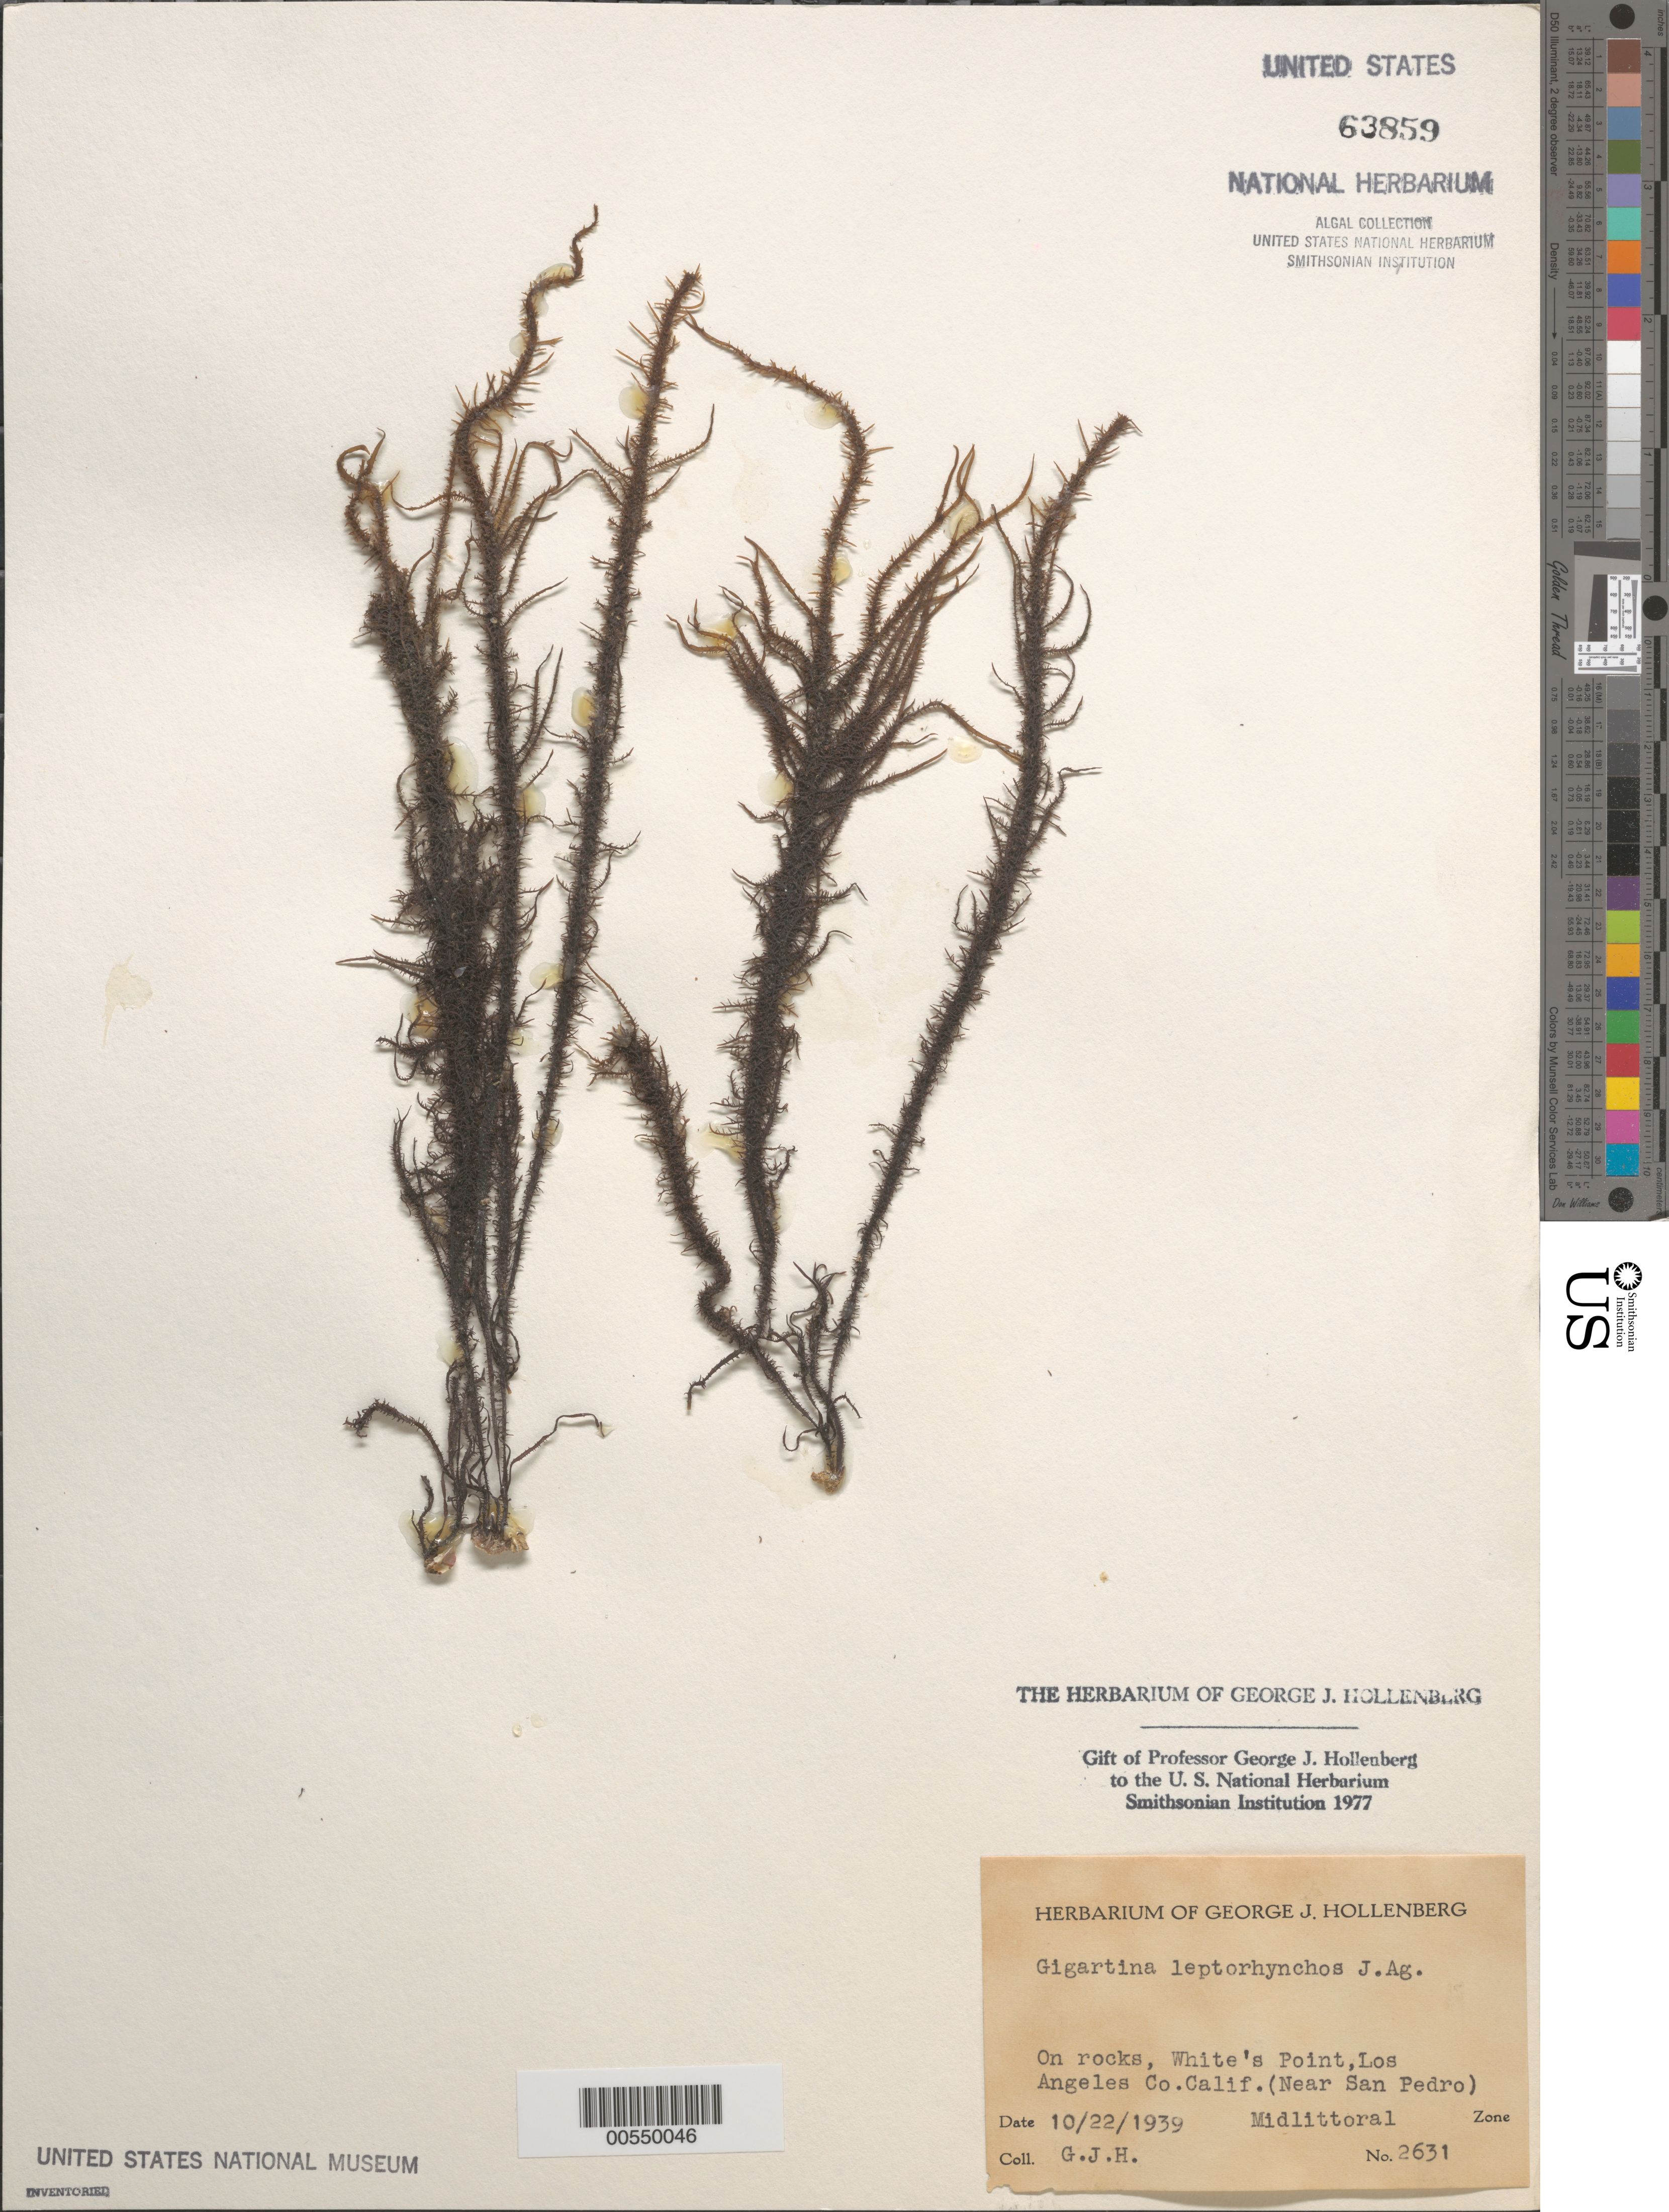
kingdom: Plantae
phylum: Rhodophyta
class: Florideophyceae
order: Gigartinales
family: Gigartinaceae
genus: Mazzaella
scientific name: Mazzaella leptorhynchos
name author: (J. Agardh) Leister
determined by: Algae name updating Project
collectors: G. Hollenberg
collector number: GJH 2631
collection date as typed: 22 Oct 1939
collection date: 1939-10-22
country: United States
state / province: California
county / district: Los Angeles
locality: White's Point, near San Pedro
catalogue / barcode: US 63859